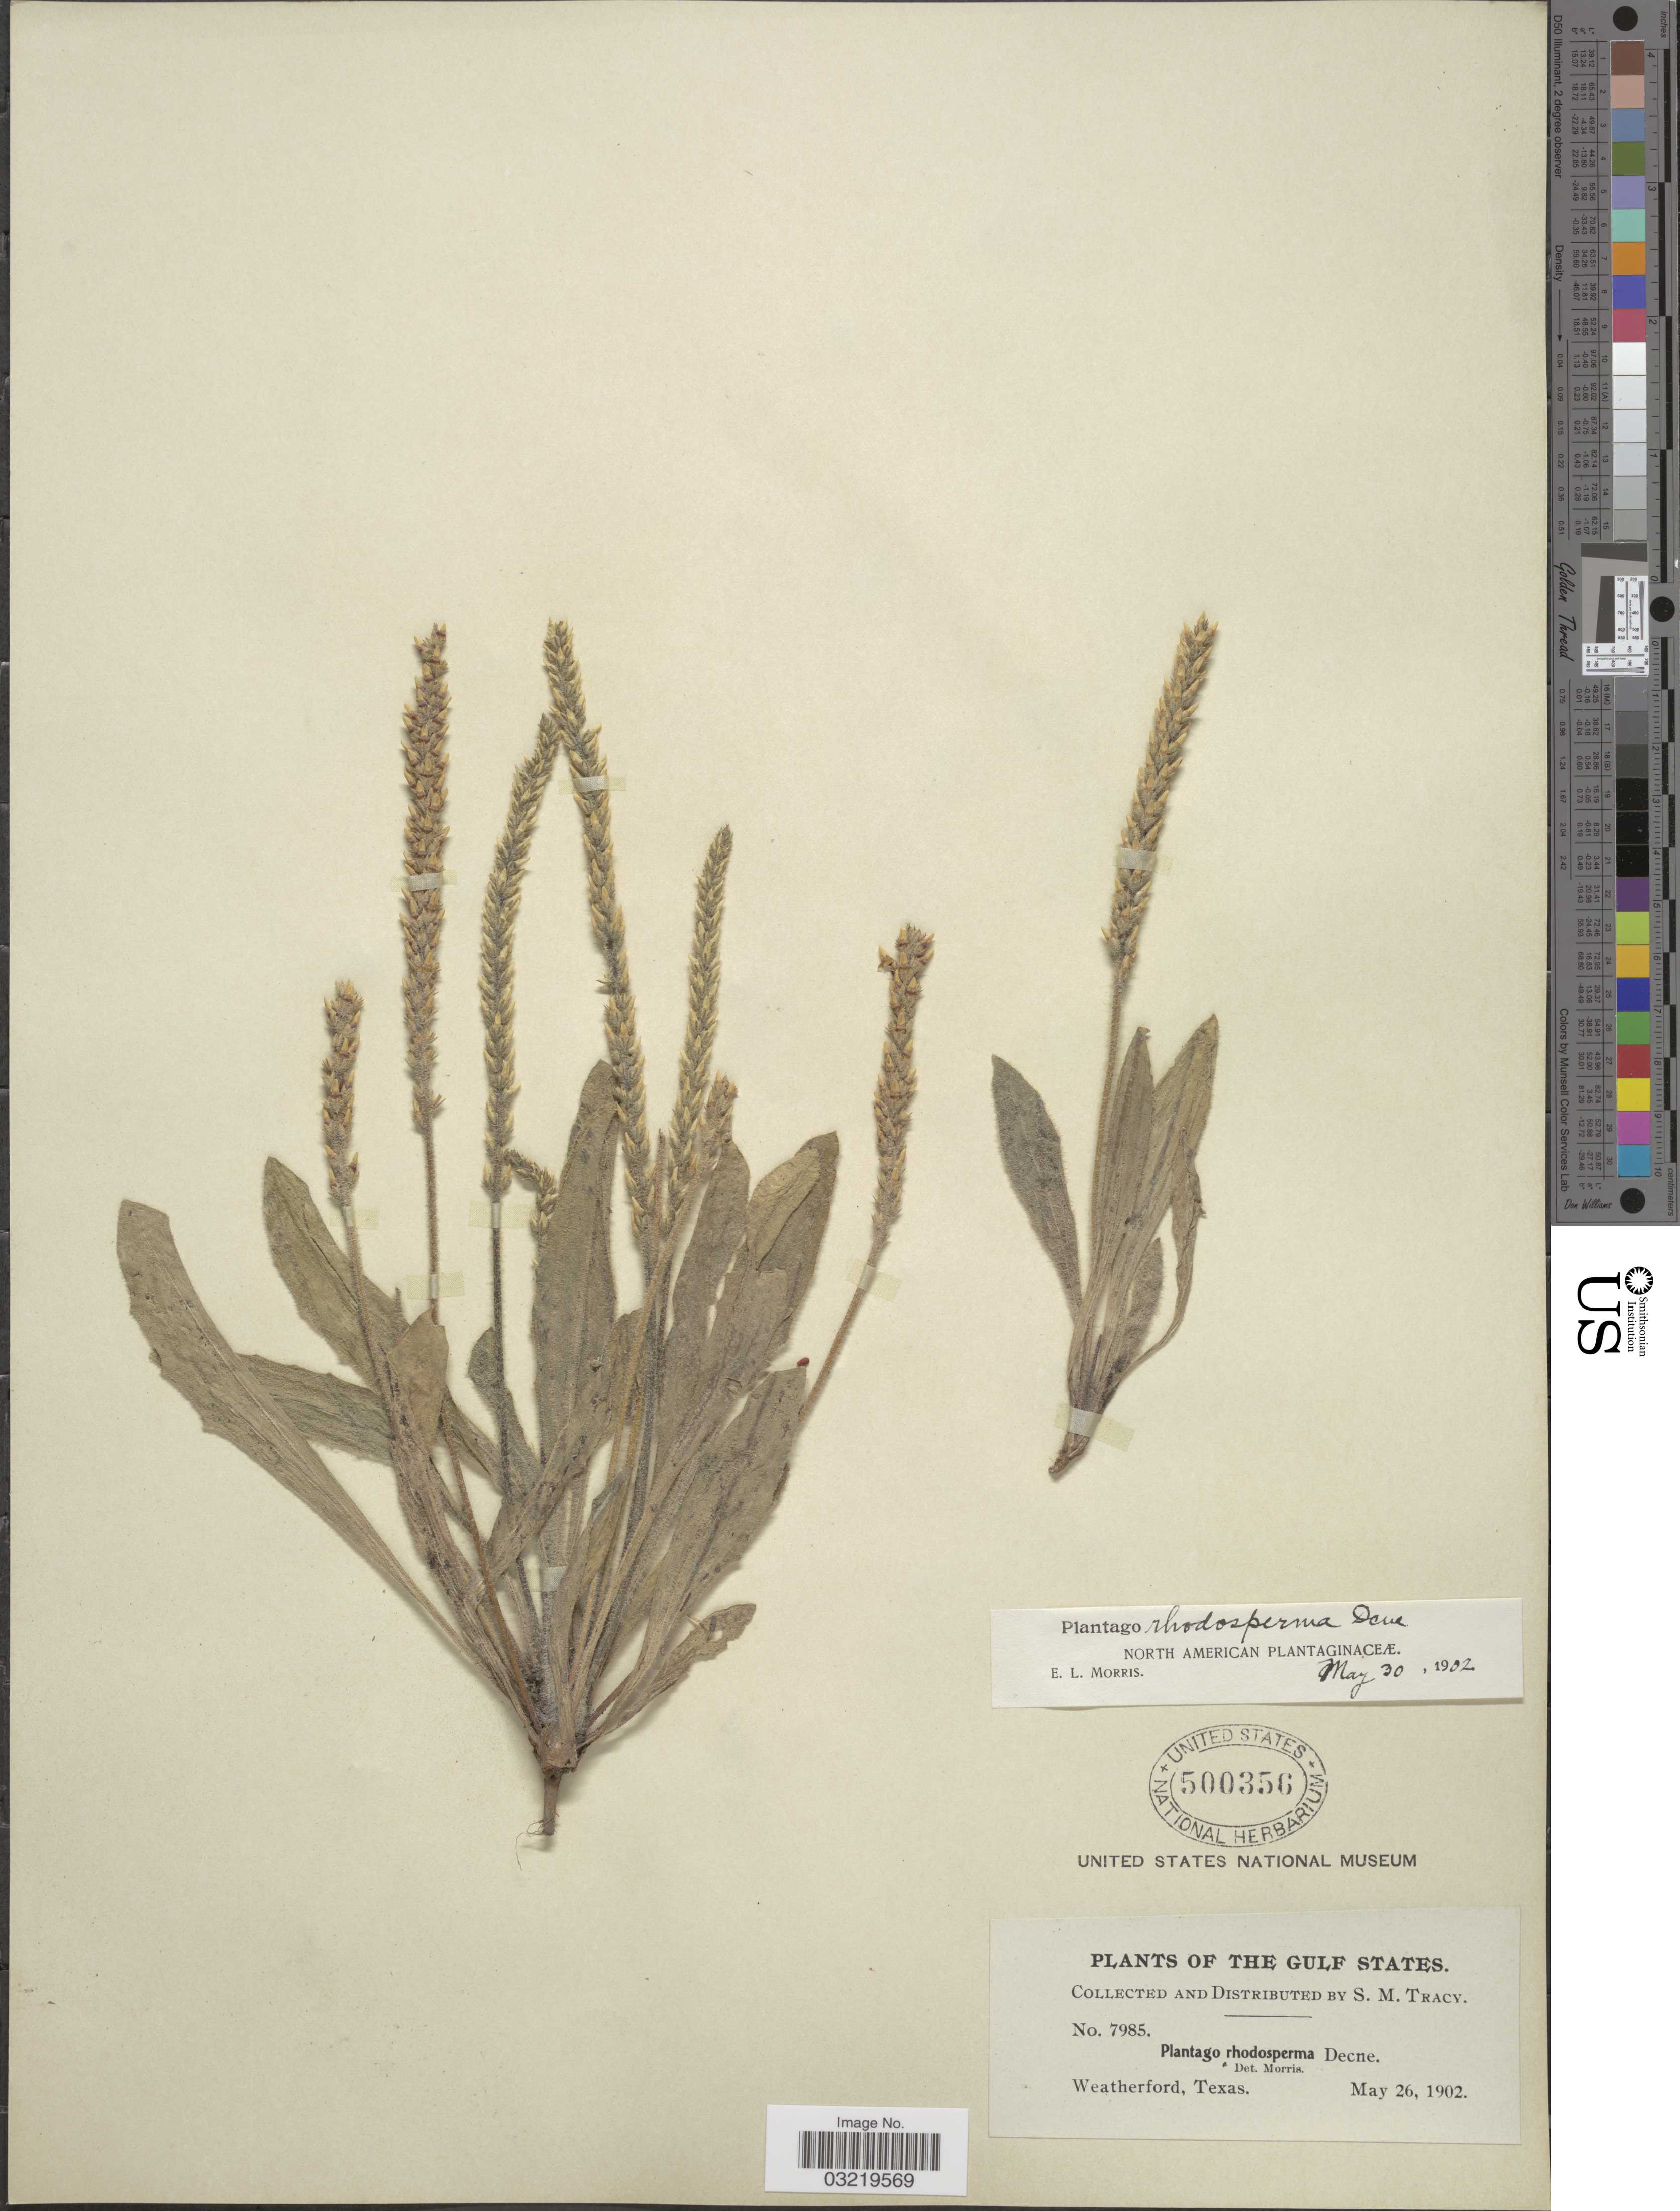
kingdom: Plantae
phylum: Tracheophyta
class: Magnoliopsida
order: Lamiales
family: Plantaginaceae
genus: Plantago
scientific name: Plantago rhodosperma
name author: Decne.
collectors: S. M. Tracy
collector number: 7985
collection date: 1902-05-26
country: United States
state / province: Texas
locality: The Gulf States. Weatherford.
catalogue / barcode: US 500356